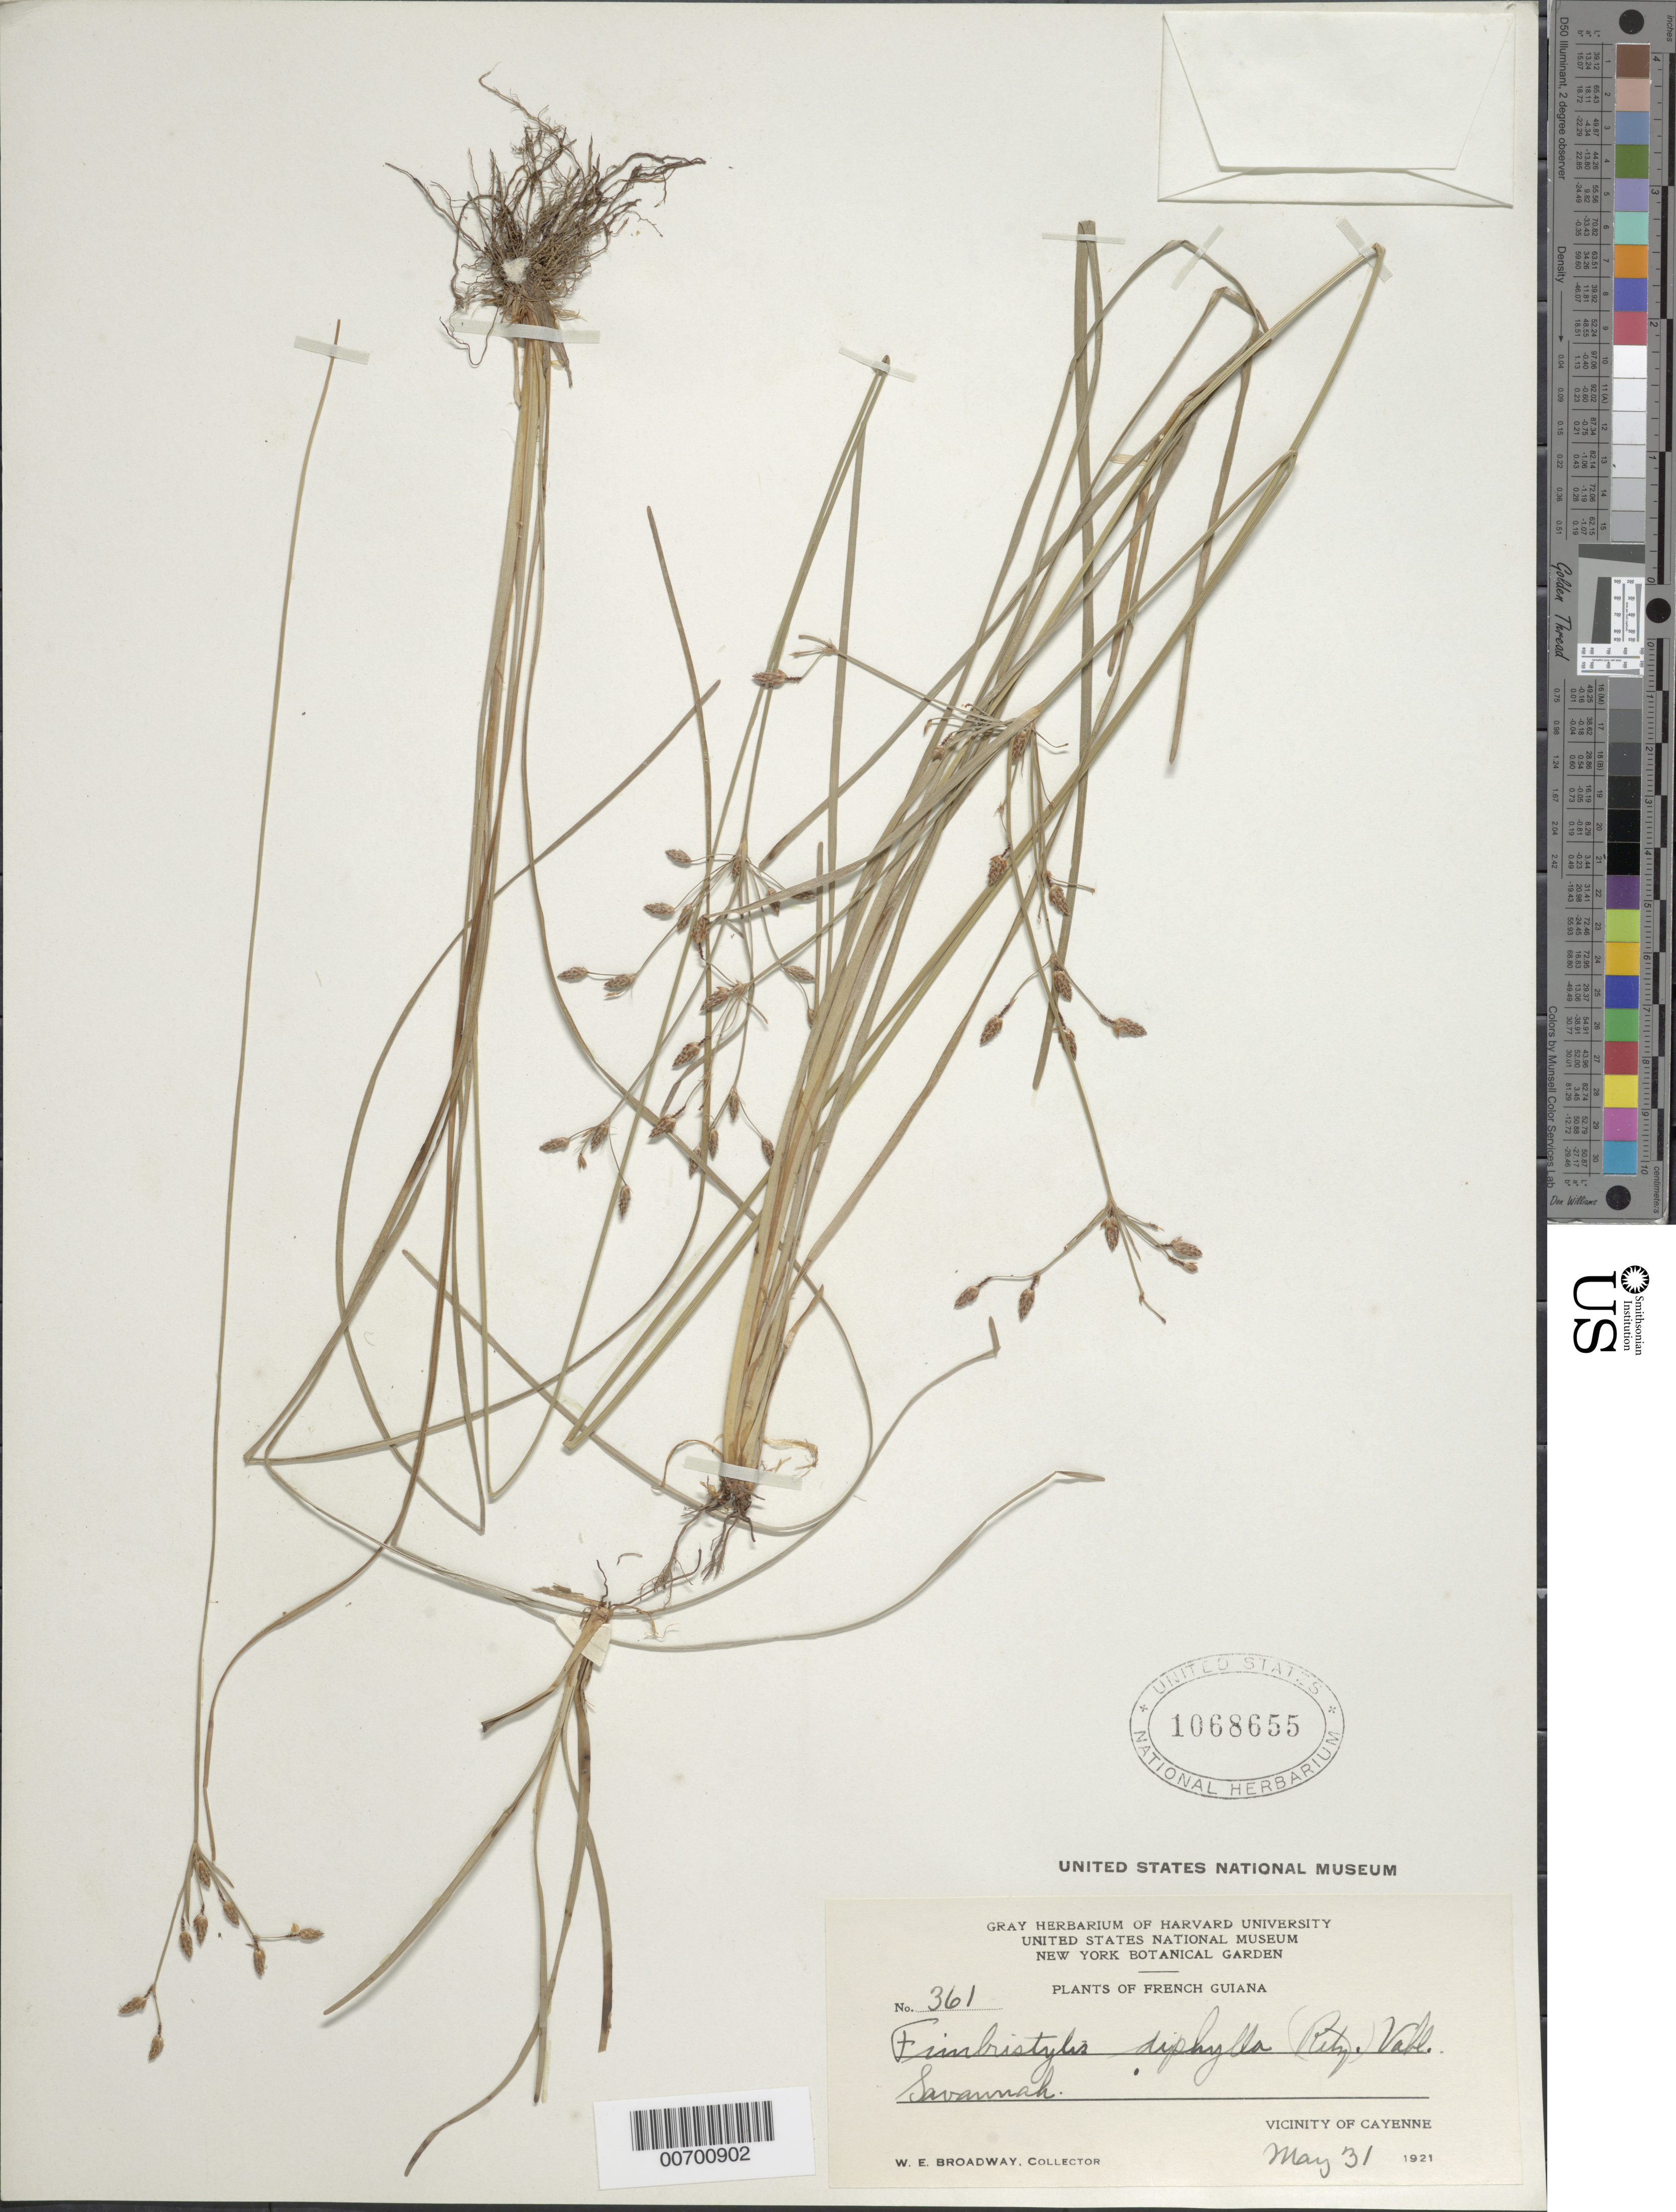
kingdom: Plantae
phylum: Tracheophyta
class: Liliopsida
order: Poales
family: Cyperaceae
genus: Fimbristylis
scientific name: Fimbristylis annua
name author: (All.) Roem. & Schult.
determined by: Strong, Mark T., (BOT), Smithsonian Institution - National Museum of Natural History (UNITED STATES)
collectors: W. E. Broadway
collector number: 361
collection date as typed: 31-May-21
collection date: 1921-05-31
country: French Guiana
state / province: Cayenne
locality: Cayenne, vic.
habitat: Savanna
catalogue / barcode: US 1068655